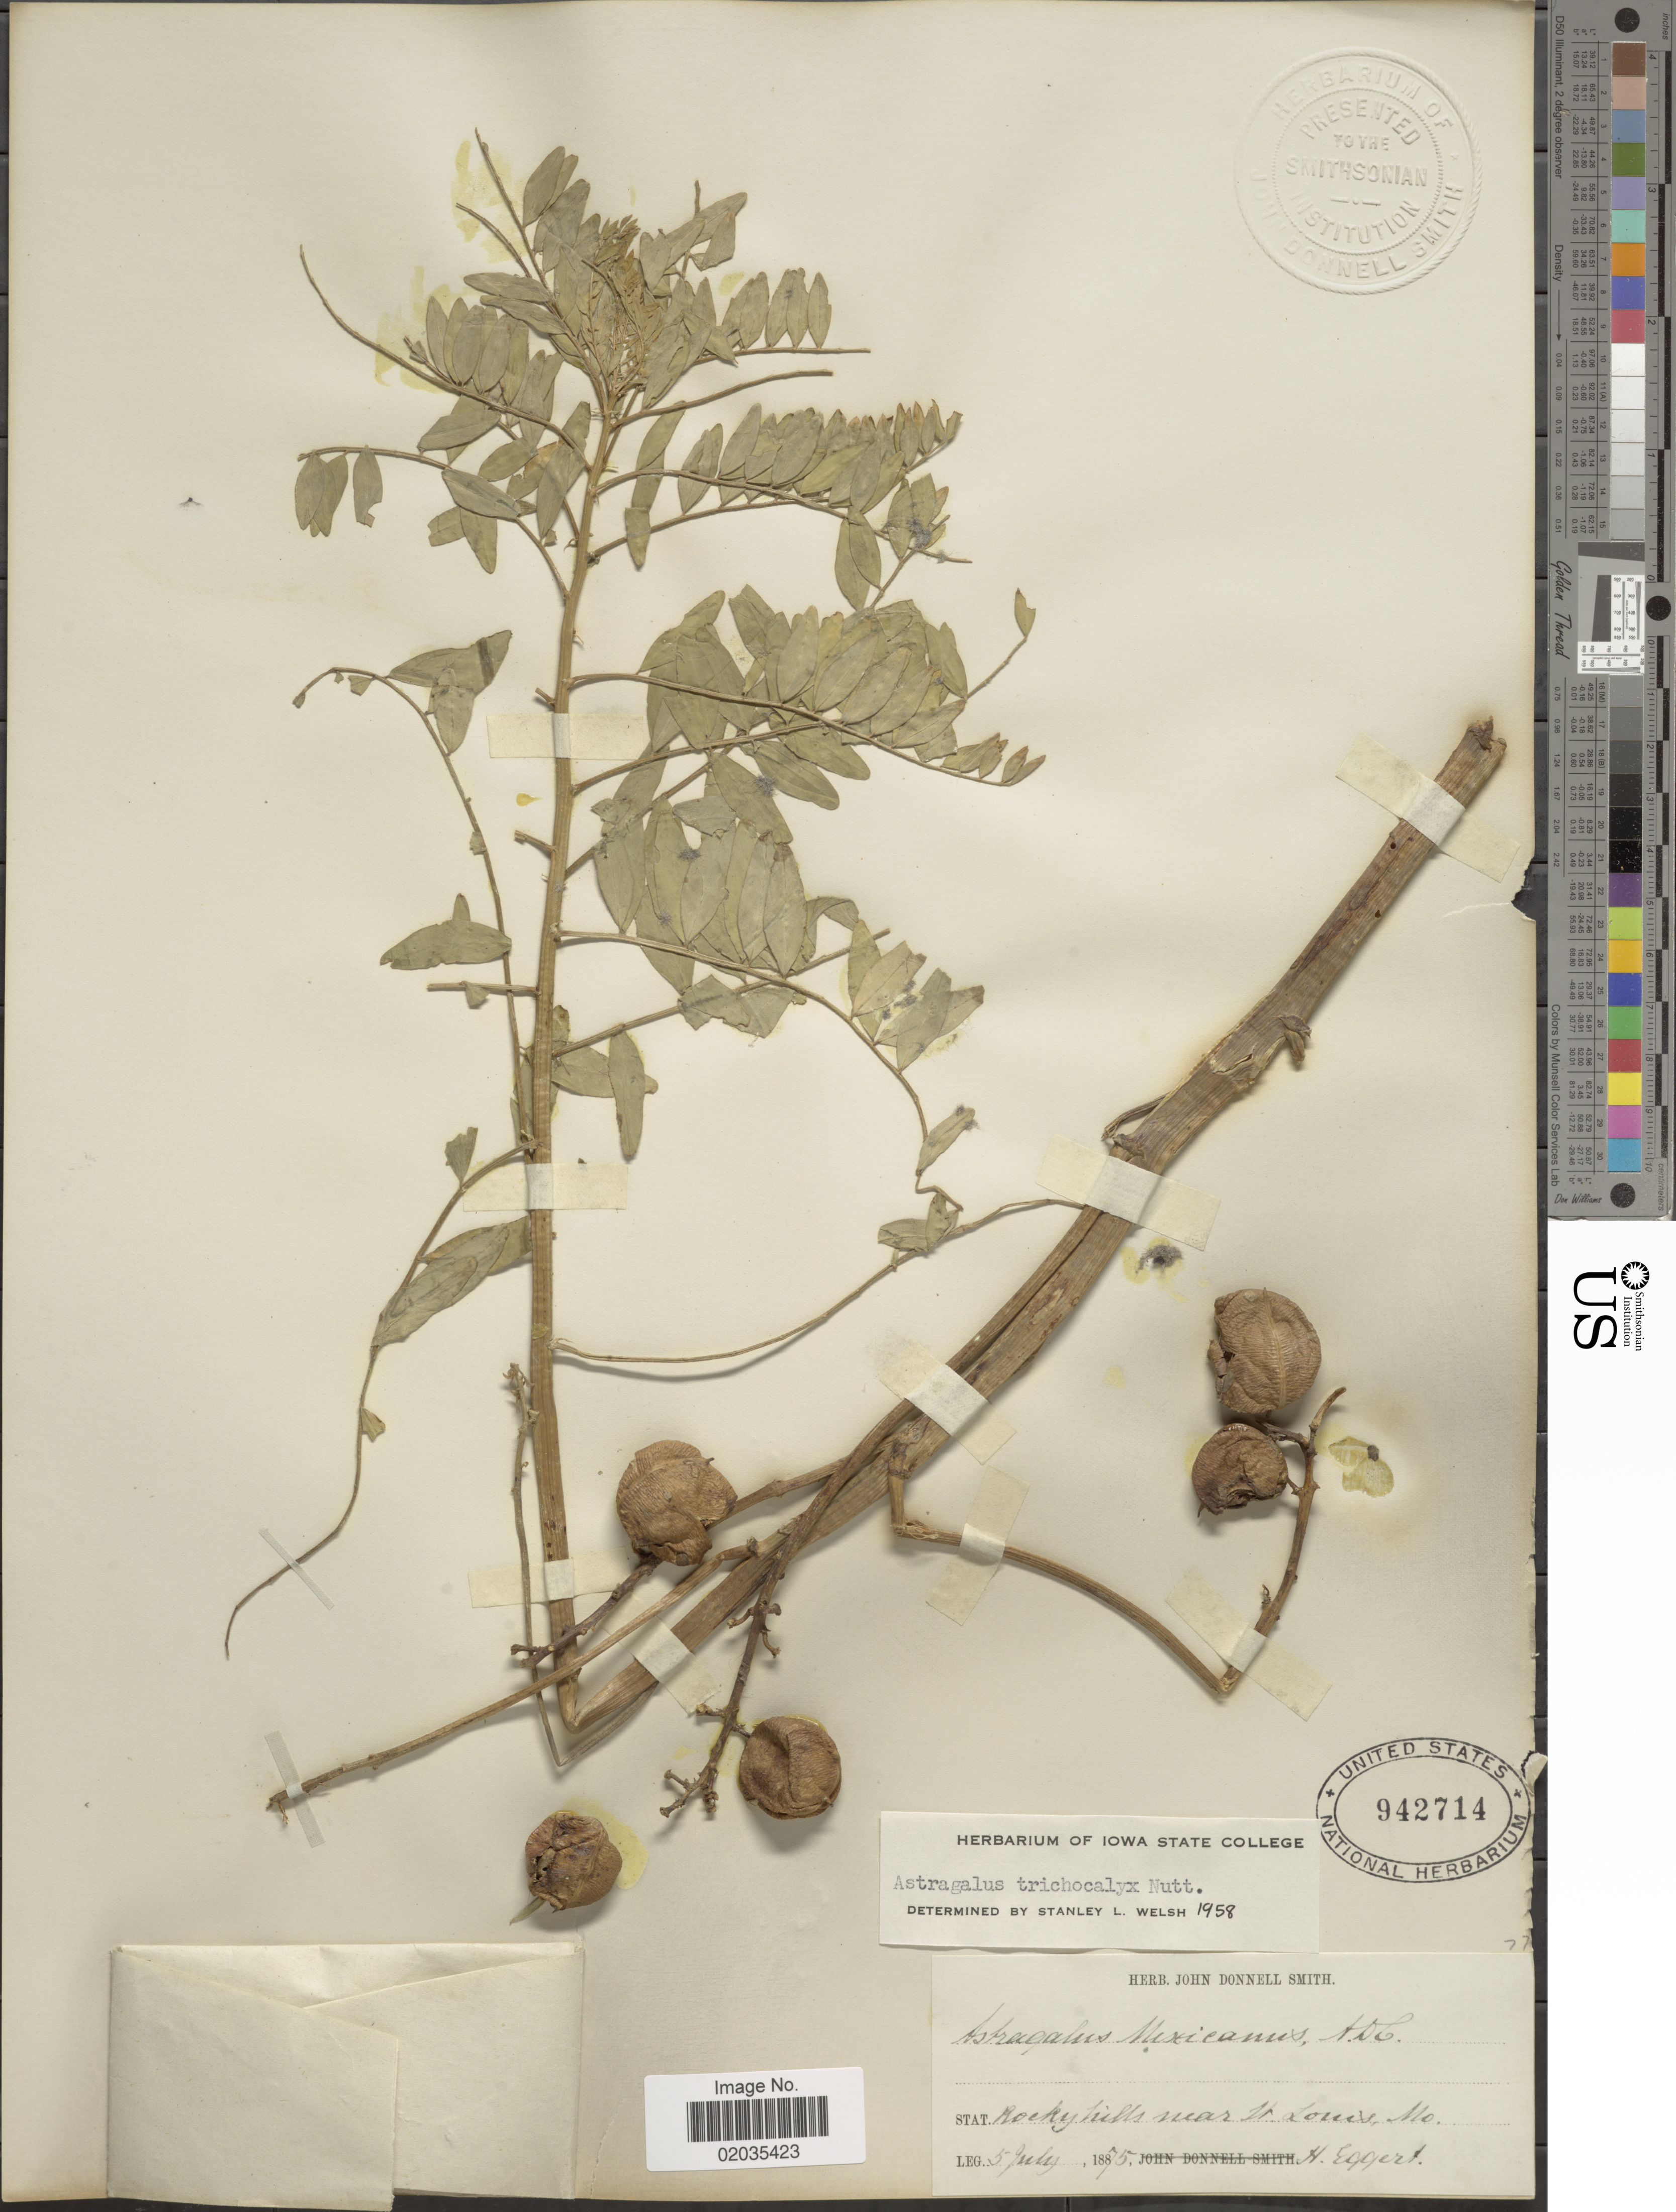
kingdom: Plantae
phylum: Tracheophyta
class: Magnoliopsida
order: Fabales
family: Fabaceae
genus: Astragalus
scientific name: Astragalus trichocalyx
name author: Nutt. ex Torr. & A. Gray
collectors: H. Eggert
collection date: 1875-07-05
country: United States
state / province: Missouri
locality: Near St. Louis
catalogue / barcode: US 942714